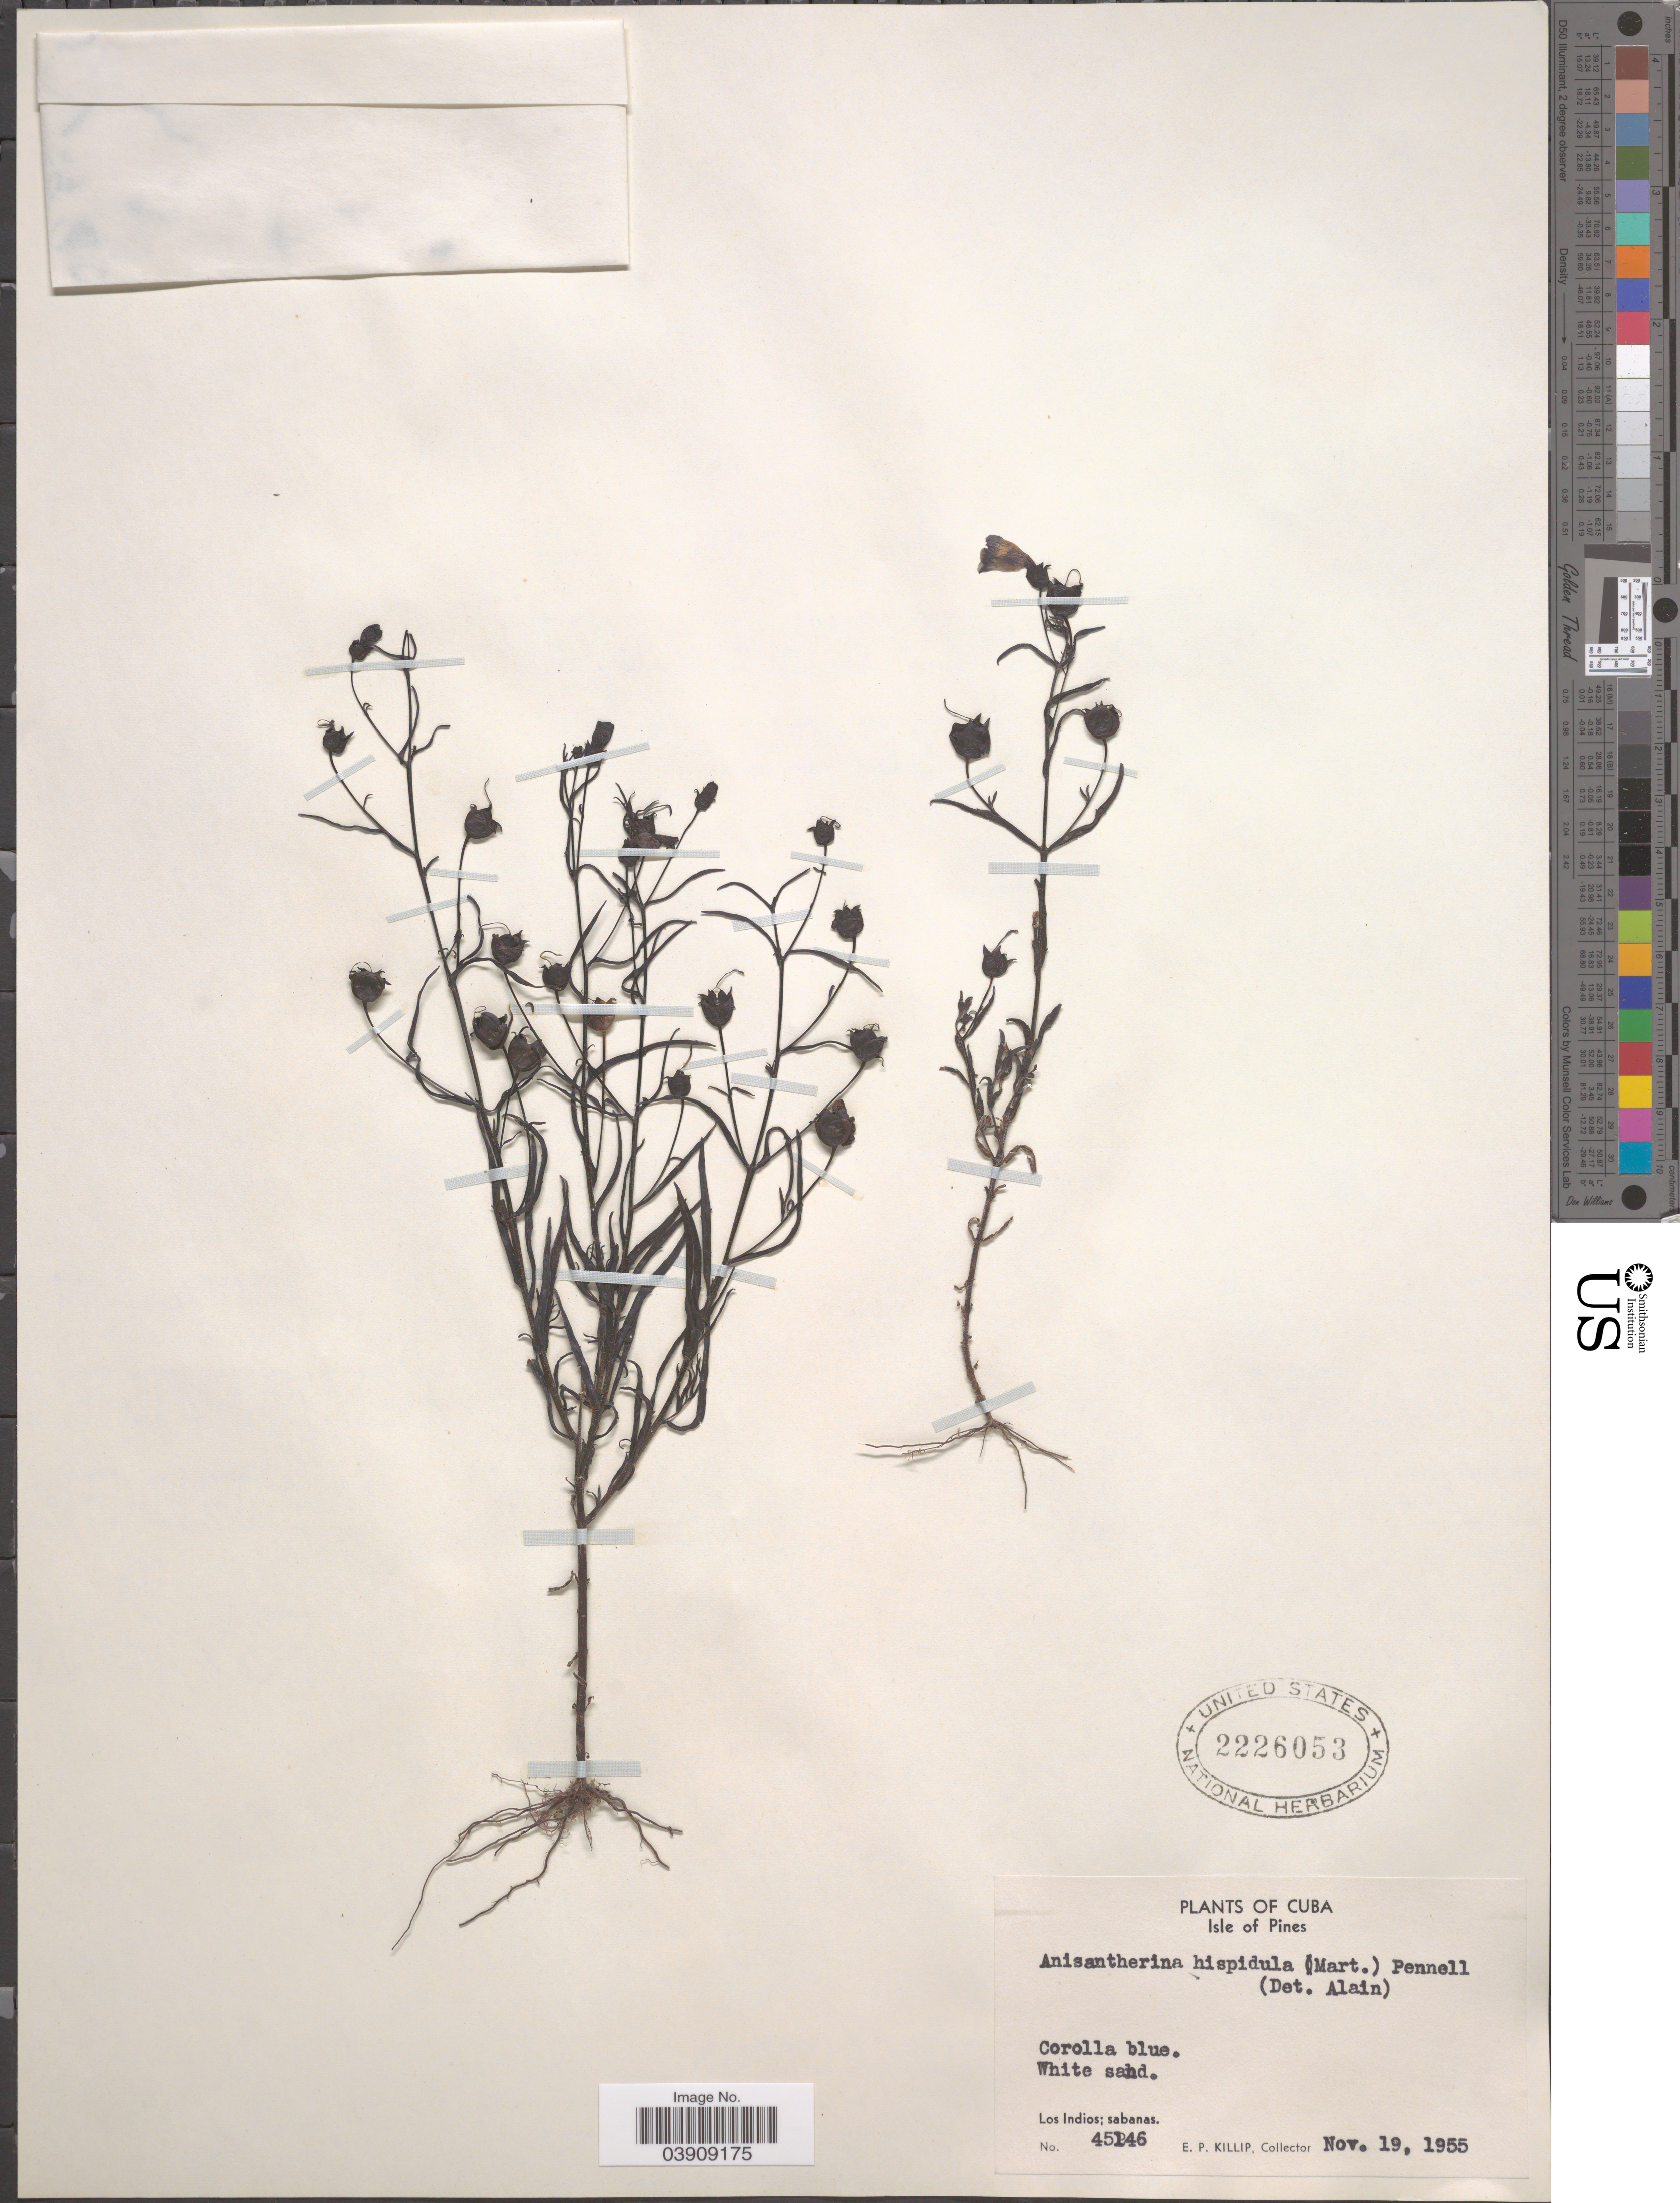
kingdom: Plantae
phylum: Tracheophyta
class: Magnoliopsida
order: Lamiales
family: Orobanchaceae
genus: Anisantherina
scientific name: Anisantherina hispidula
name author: (Mart.) Pennell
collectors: E. P. Killip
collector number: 45146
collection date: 1955-11-19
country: Cuba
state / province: Isla de la Juventud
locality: Isle of Pines. Los Indios.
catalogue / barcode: US 2226053